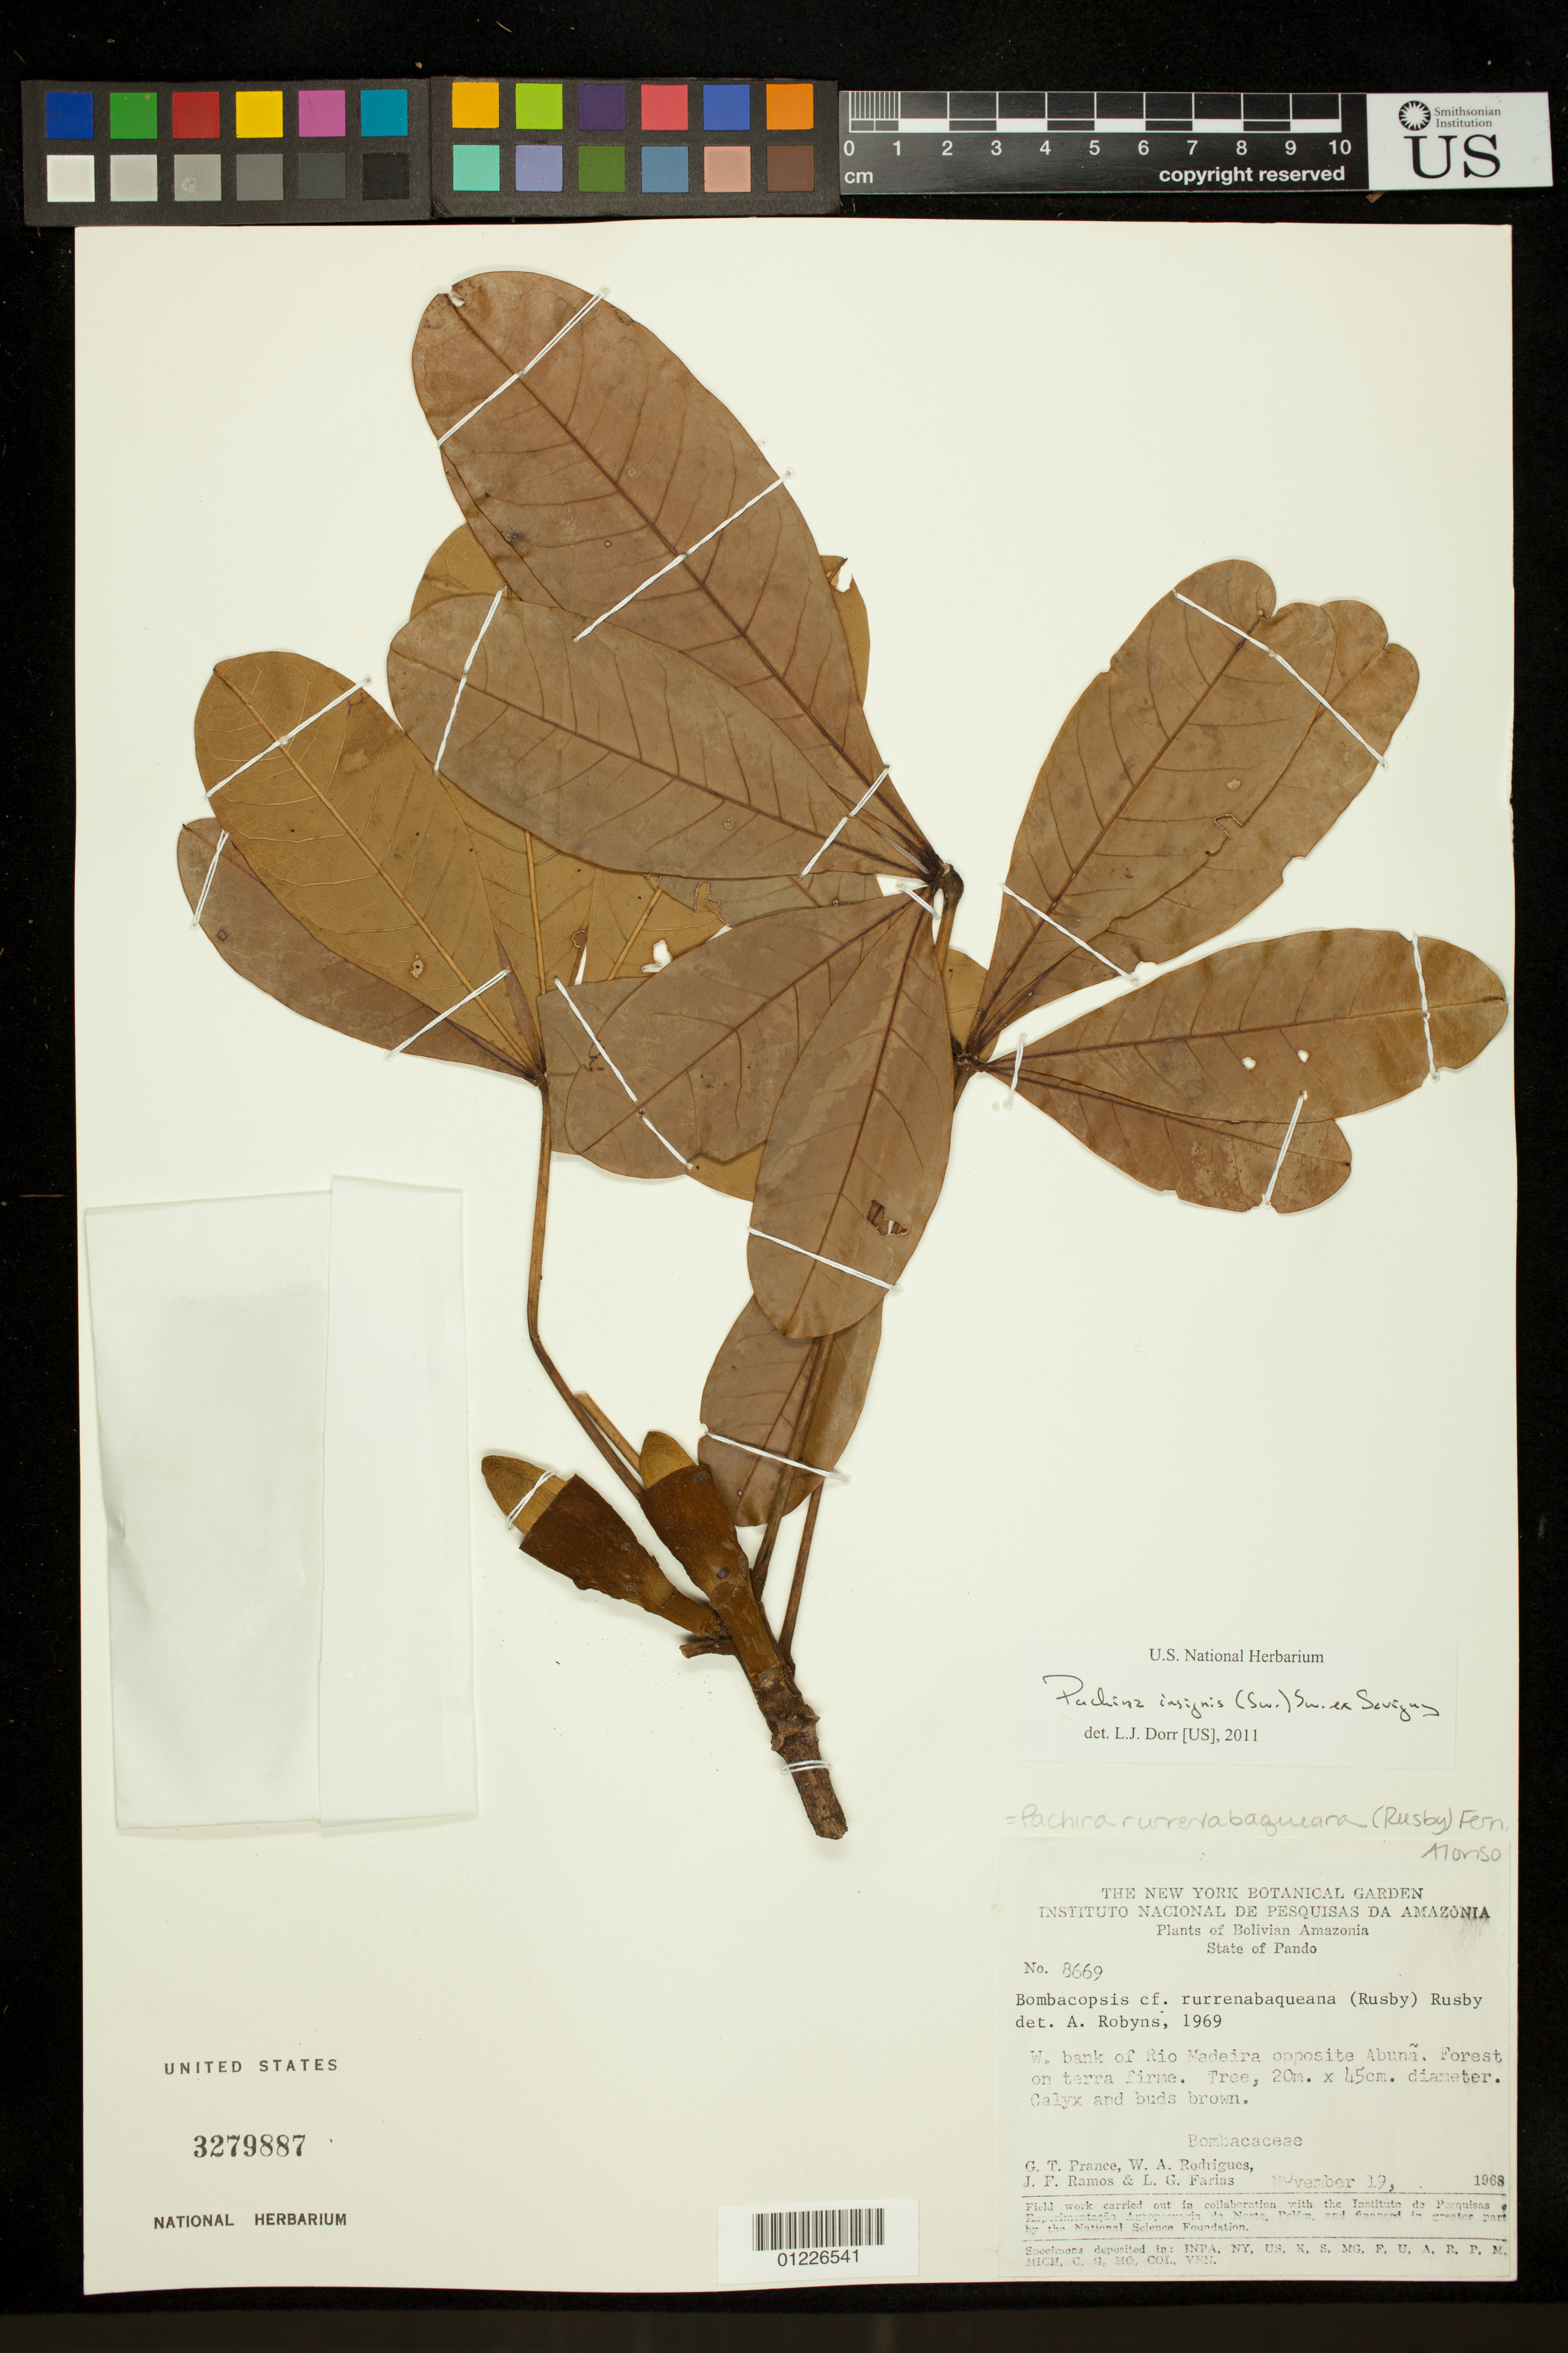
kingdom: Plantae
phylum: Tracheophyta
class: Magnoliopsida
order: Malvales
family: Malvaceae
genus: Pachira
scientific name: Pachira insignis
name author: (Sw.) Sw. ex Savigny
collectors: G. T. Prance, W. A. Rodrigues, J. F. Ramos & L. G. Farias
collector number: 8669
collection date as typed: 11/19/1968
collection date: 1968-11-19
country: Bolivia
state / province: Pando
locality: State of Pando: W. bank of Rio Madeira opposite Abunã.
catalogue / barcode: US 3279887